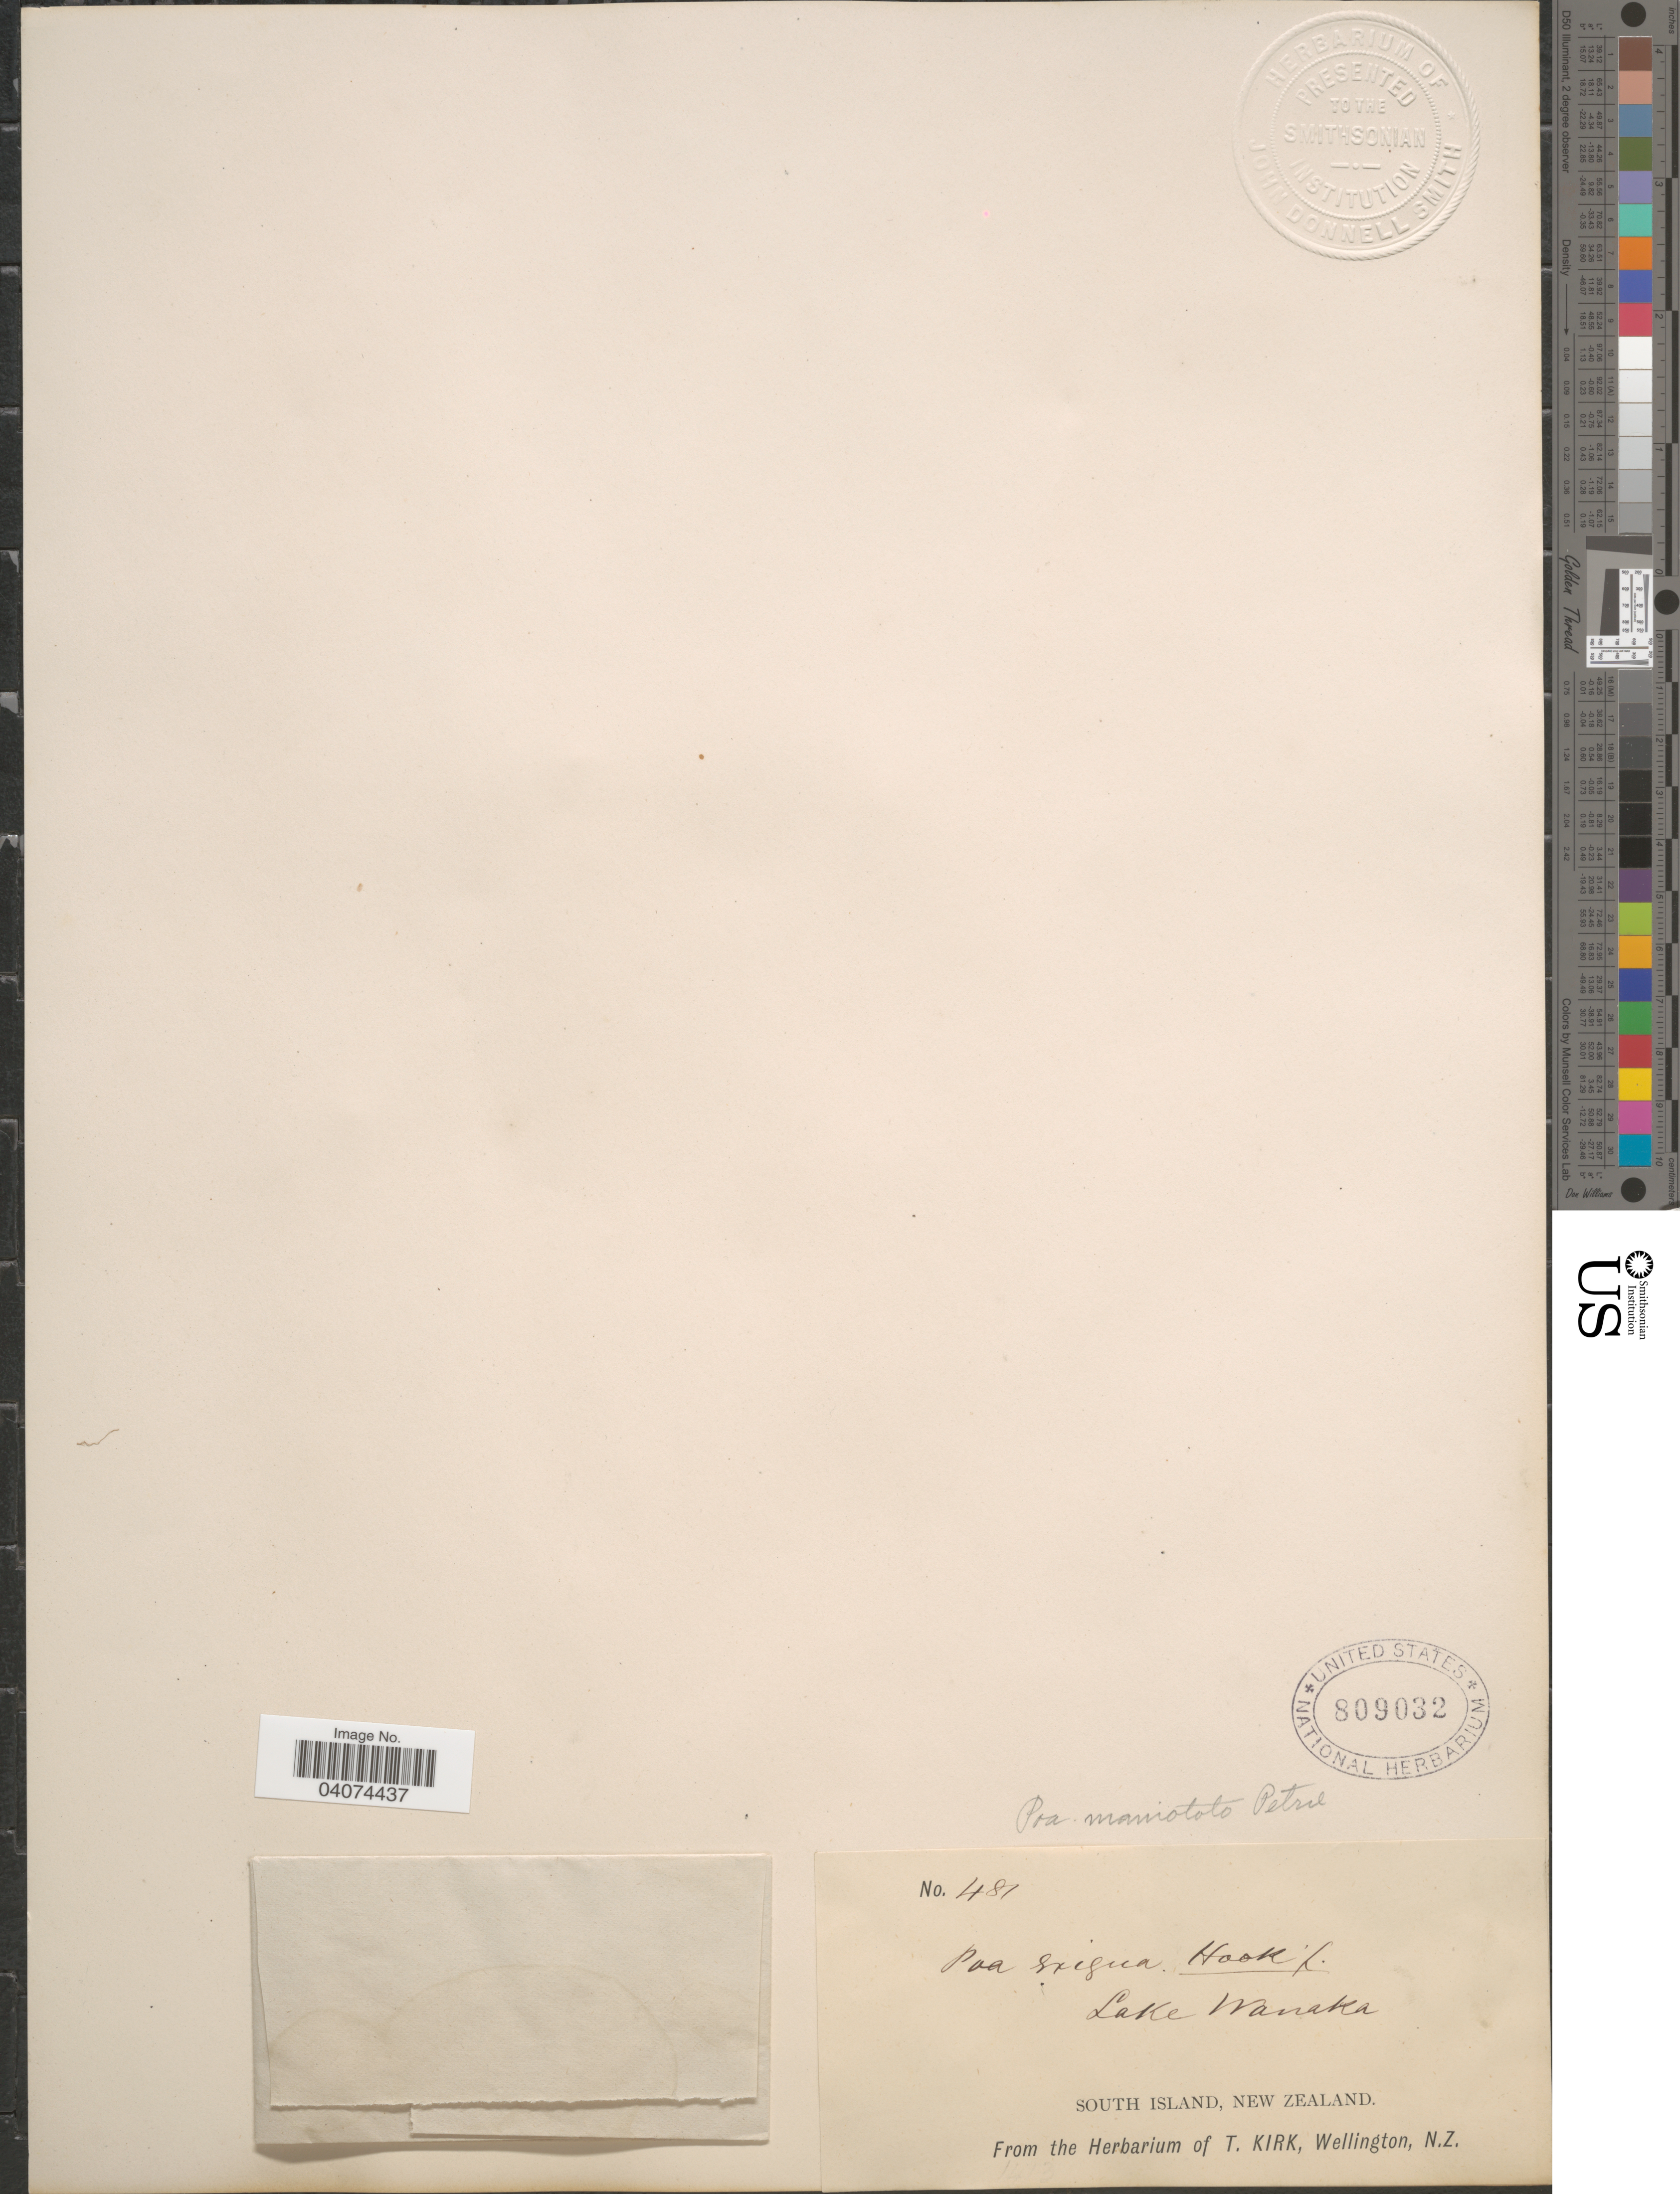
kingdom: Plantae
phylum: Tracheophyta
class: Liliopsida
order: Poales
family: Poaceae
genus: Poa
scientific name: Poa maniototo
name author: Petrie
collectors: ex herb. T. Kirk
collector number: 481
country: New Zealand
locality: Lake Wanaka. South Island.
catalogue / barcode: US 809032